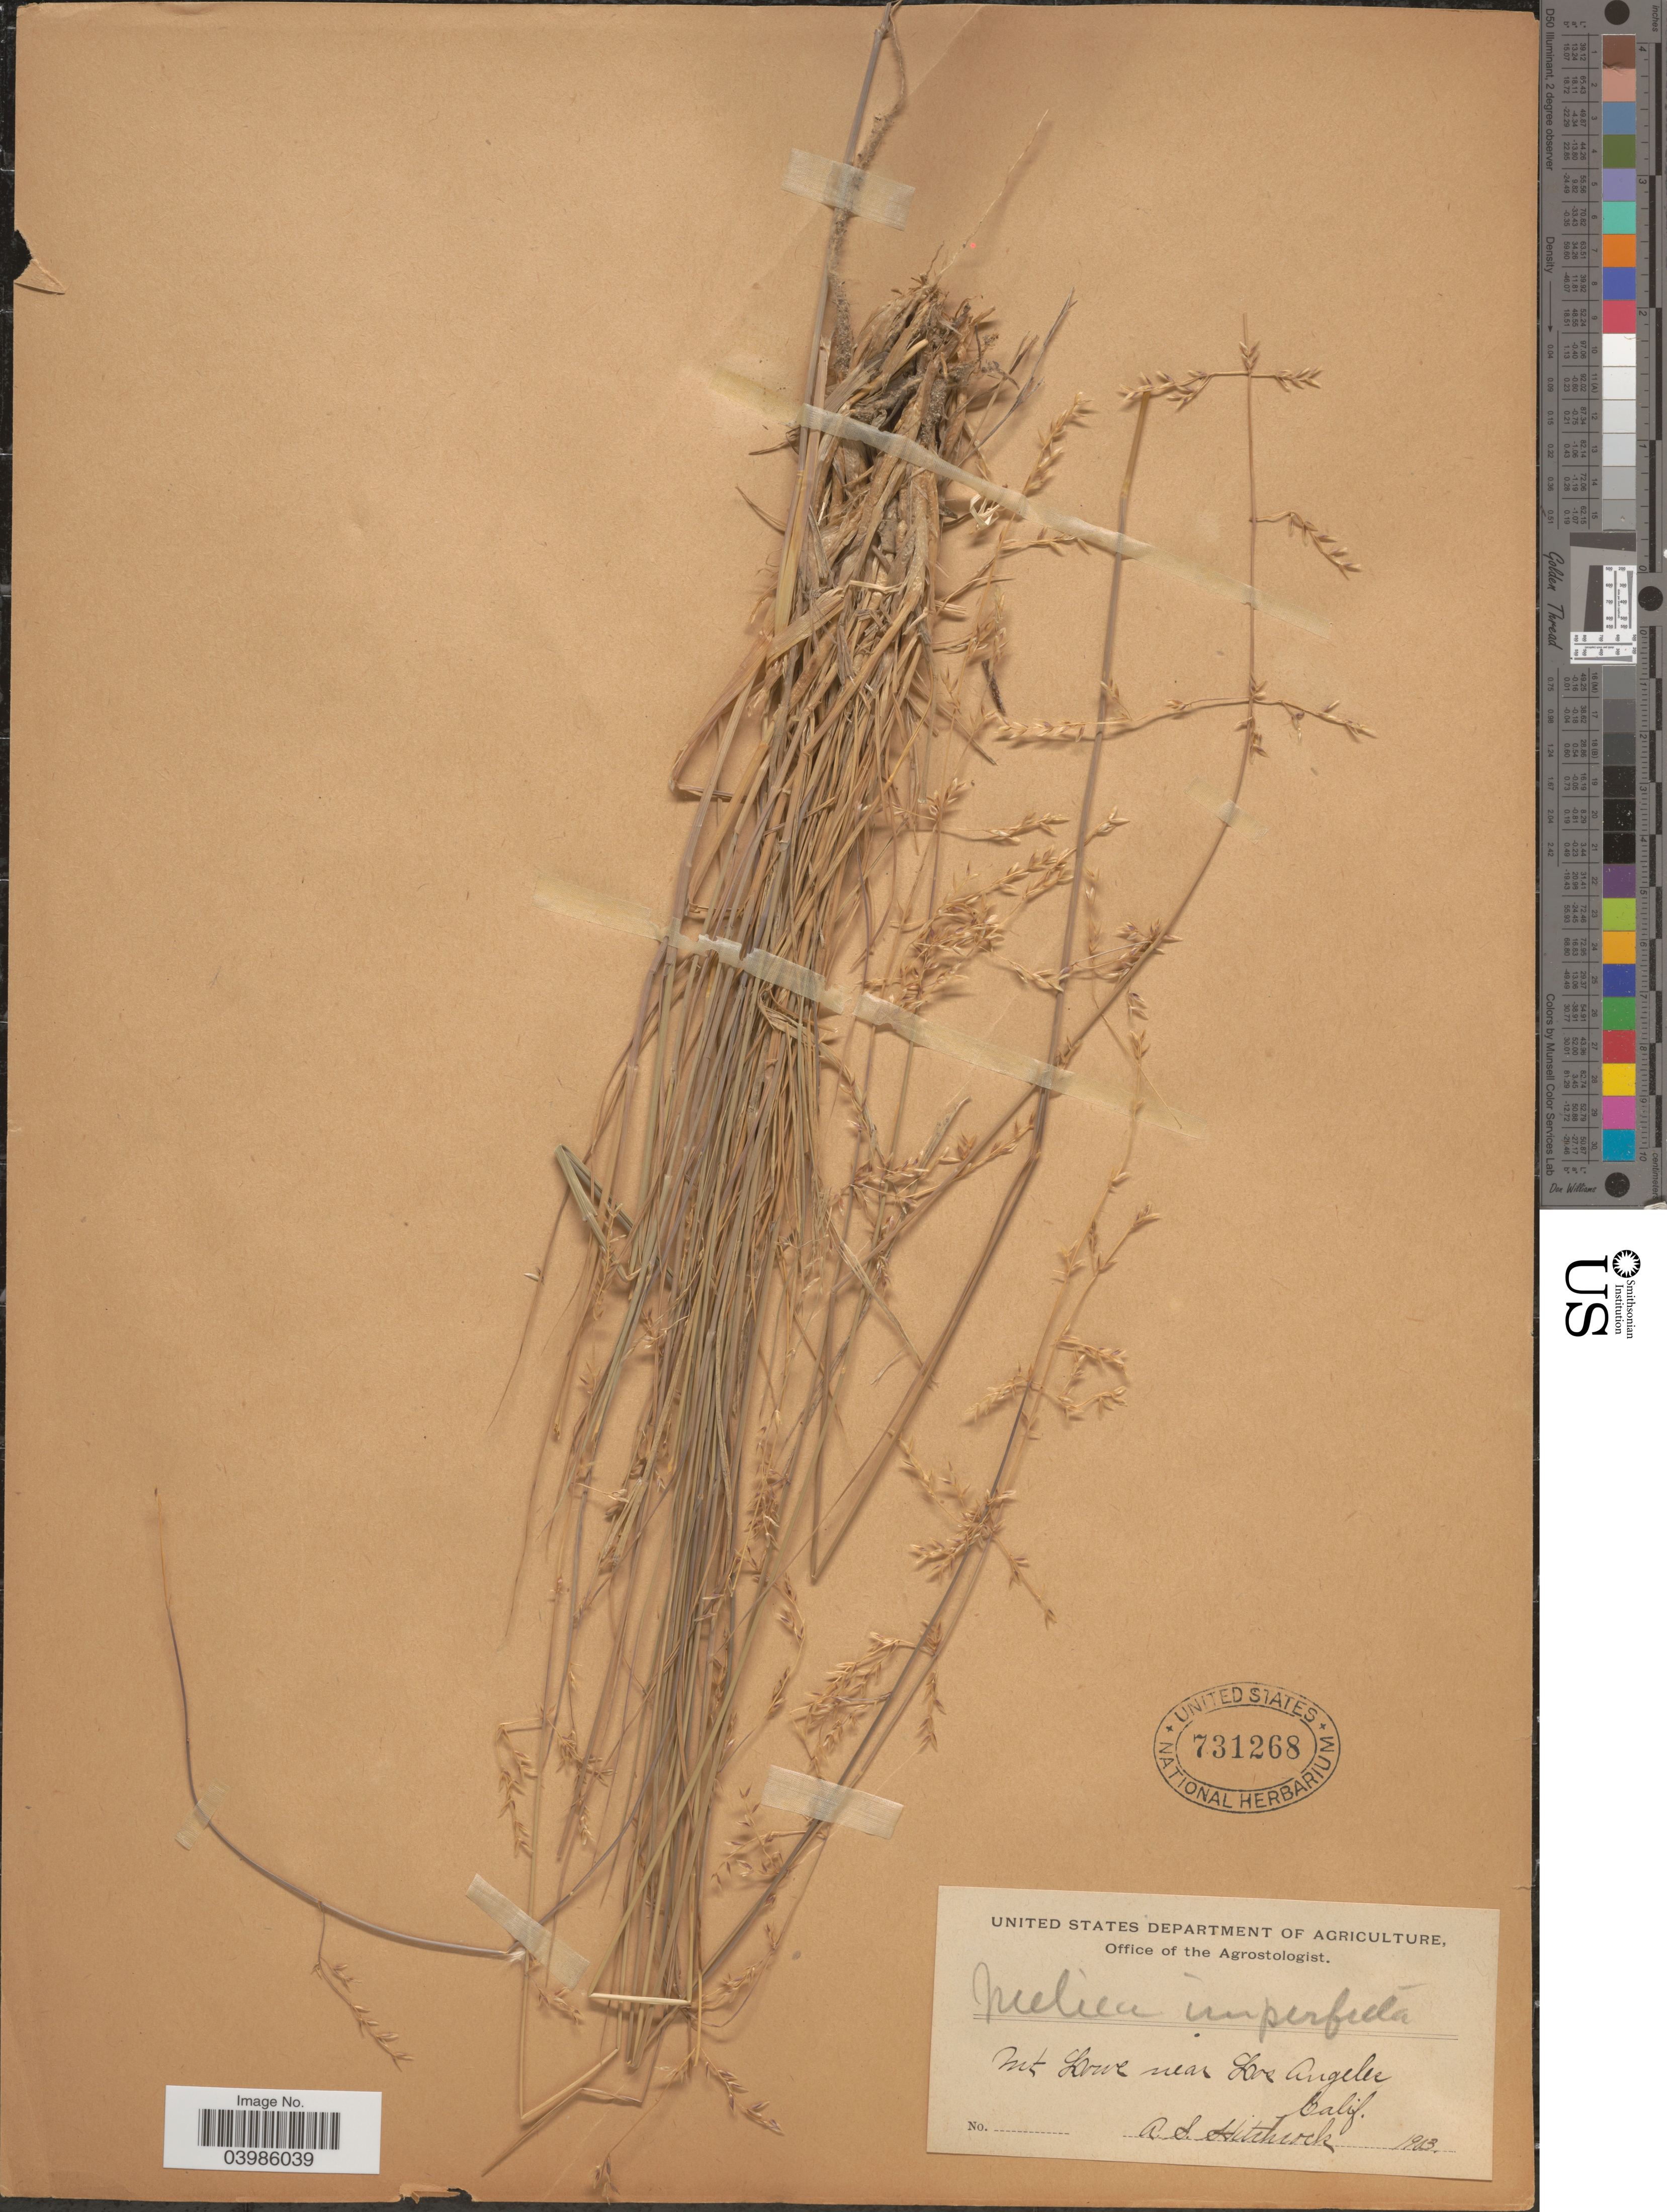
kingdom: Plantae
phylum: Tracheophyta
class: Liliopsida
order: Poales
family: Poaceae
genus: Melica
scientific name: Melica imperfecta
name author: Trin.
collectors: A. S. Hitchcock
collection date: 1903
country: United States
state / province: California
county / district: Los Angeles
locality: Mt. Lowe near Los Angeles.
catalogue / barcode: US 731268